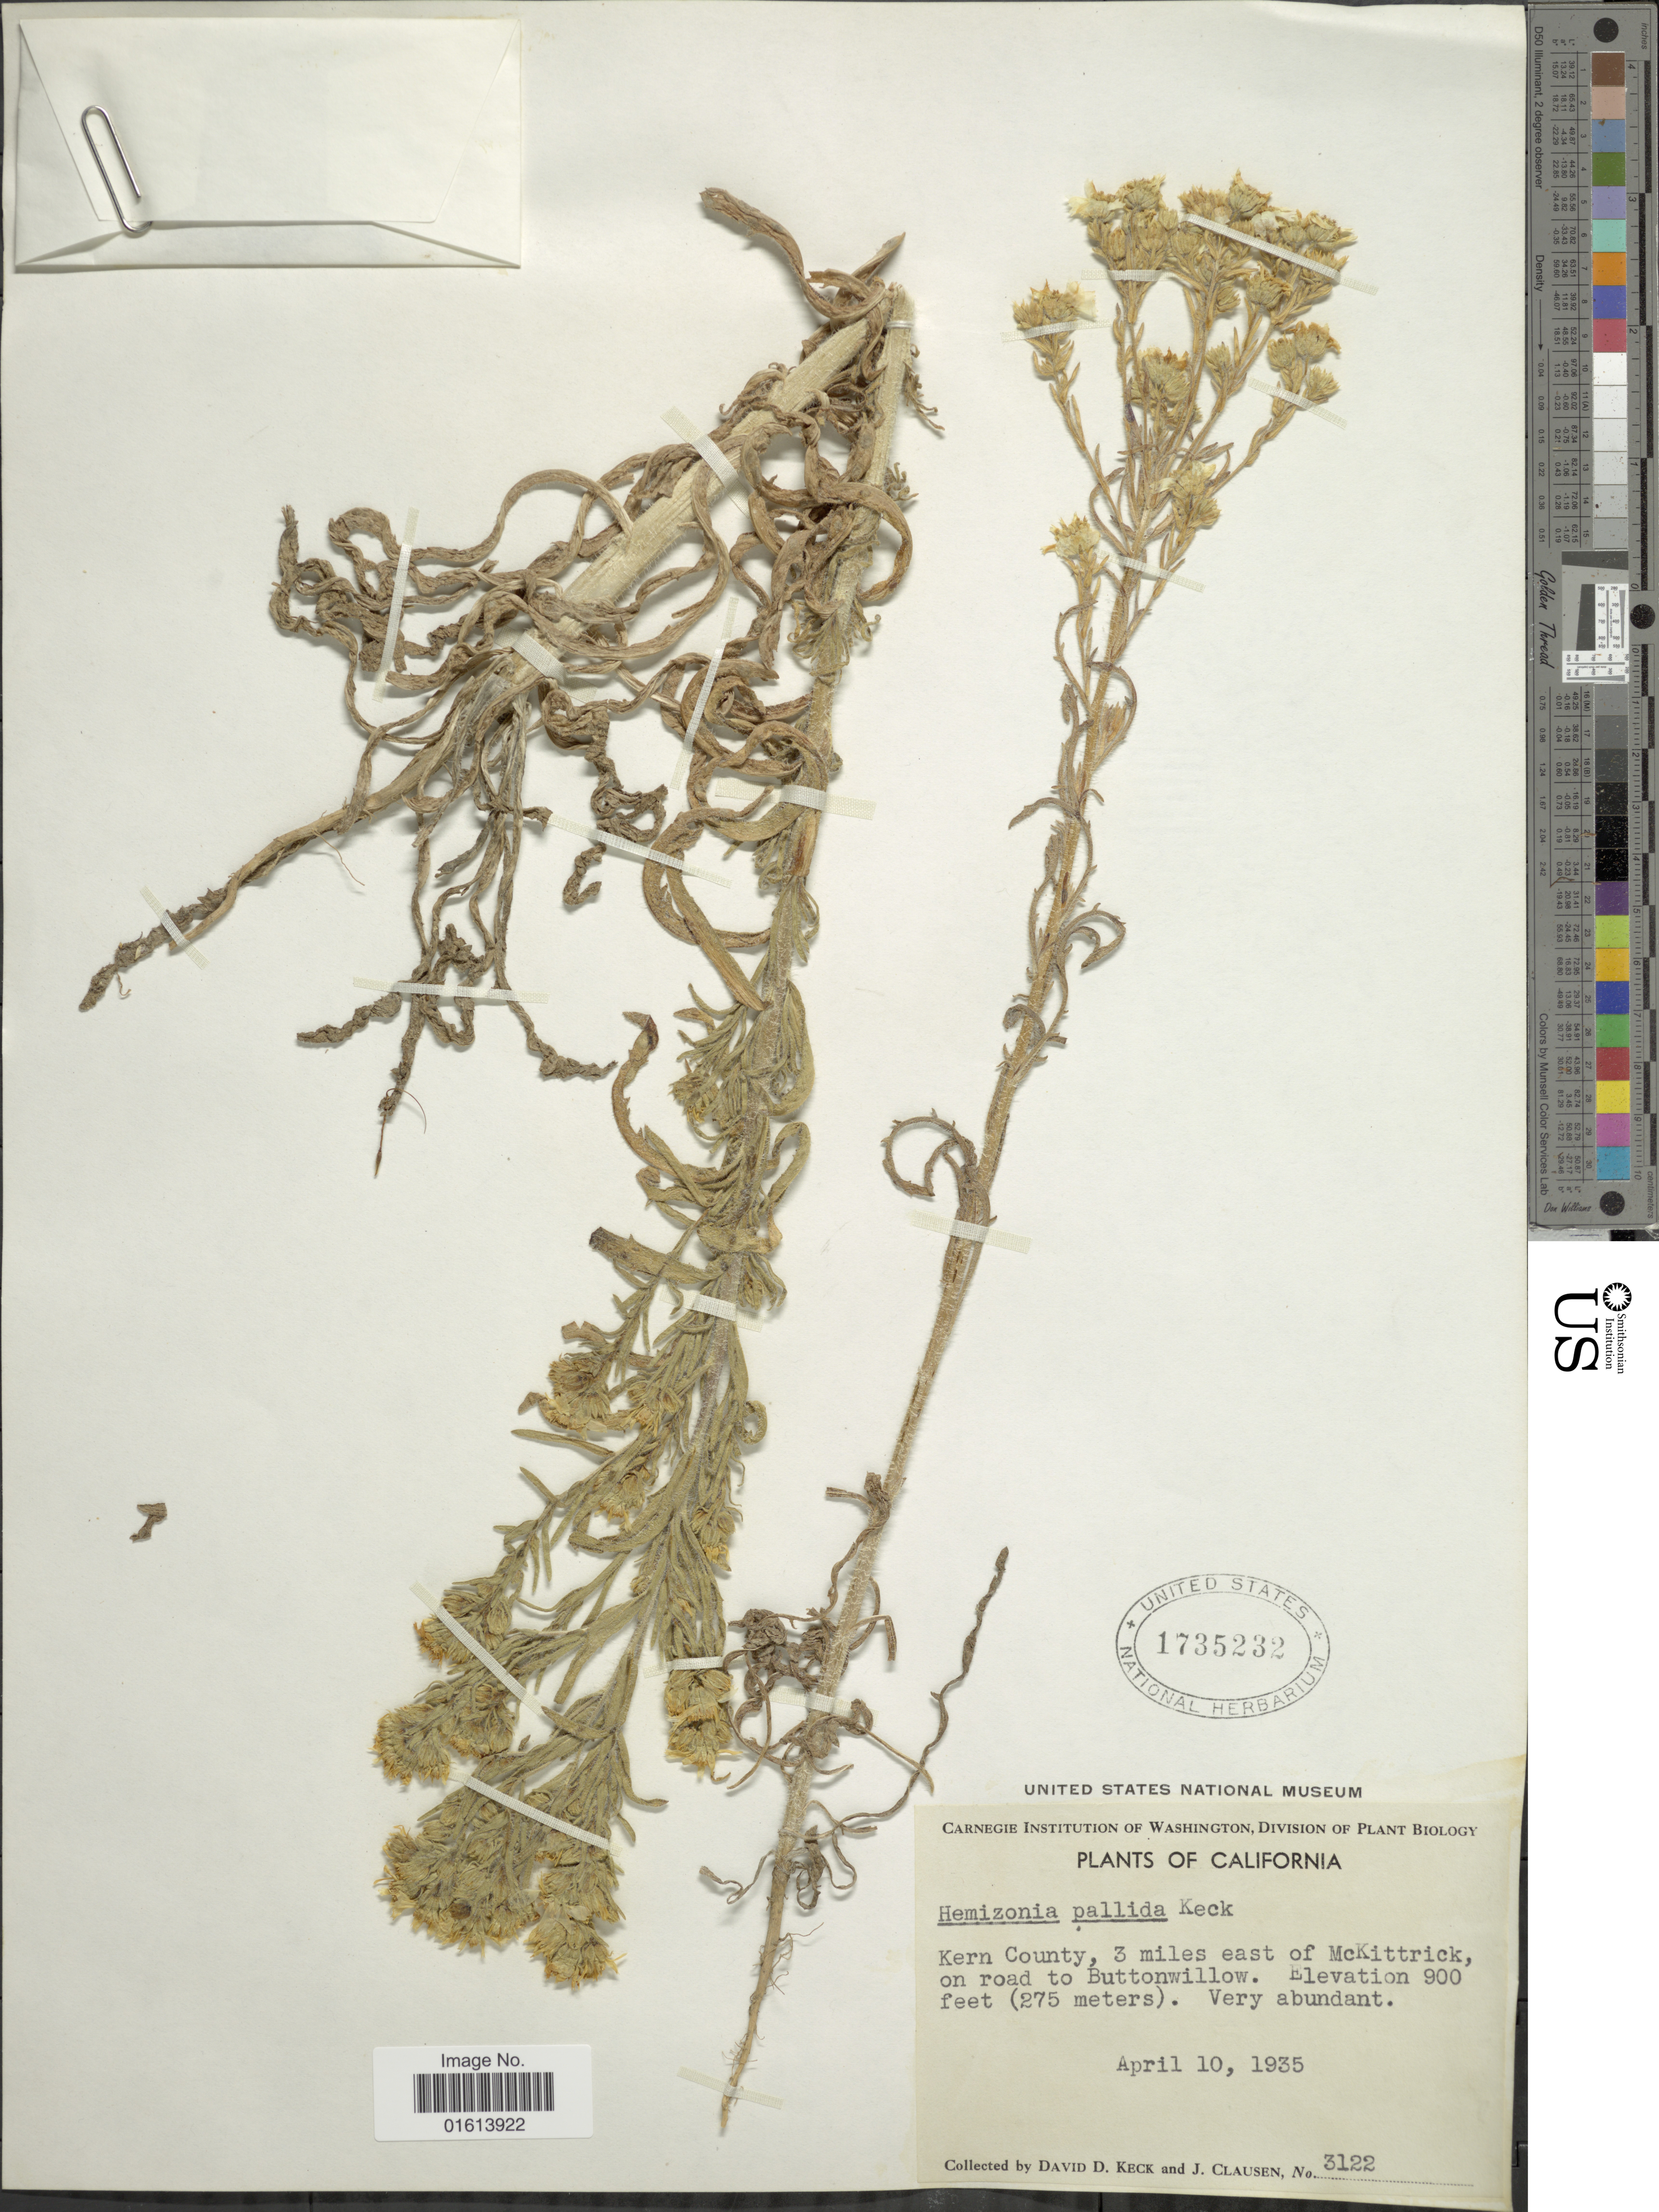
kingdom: Plantae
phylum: Tracheophyta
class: Magnoliopsida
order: Asterales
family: Asteraceae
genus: Deinandra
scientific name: Deinandra pallida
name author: (D.D. Keck) B.G. Baldwin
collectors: D. D. Keck & J. Clausen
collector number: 3122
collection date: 1935-04-10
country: United States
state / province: California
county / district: Kern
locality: California. Kern County, 3 miles east of McKittrick, on road to Buttonwillow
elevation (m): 900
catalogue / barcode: US 1735232